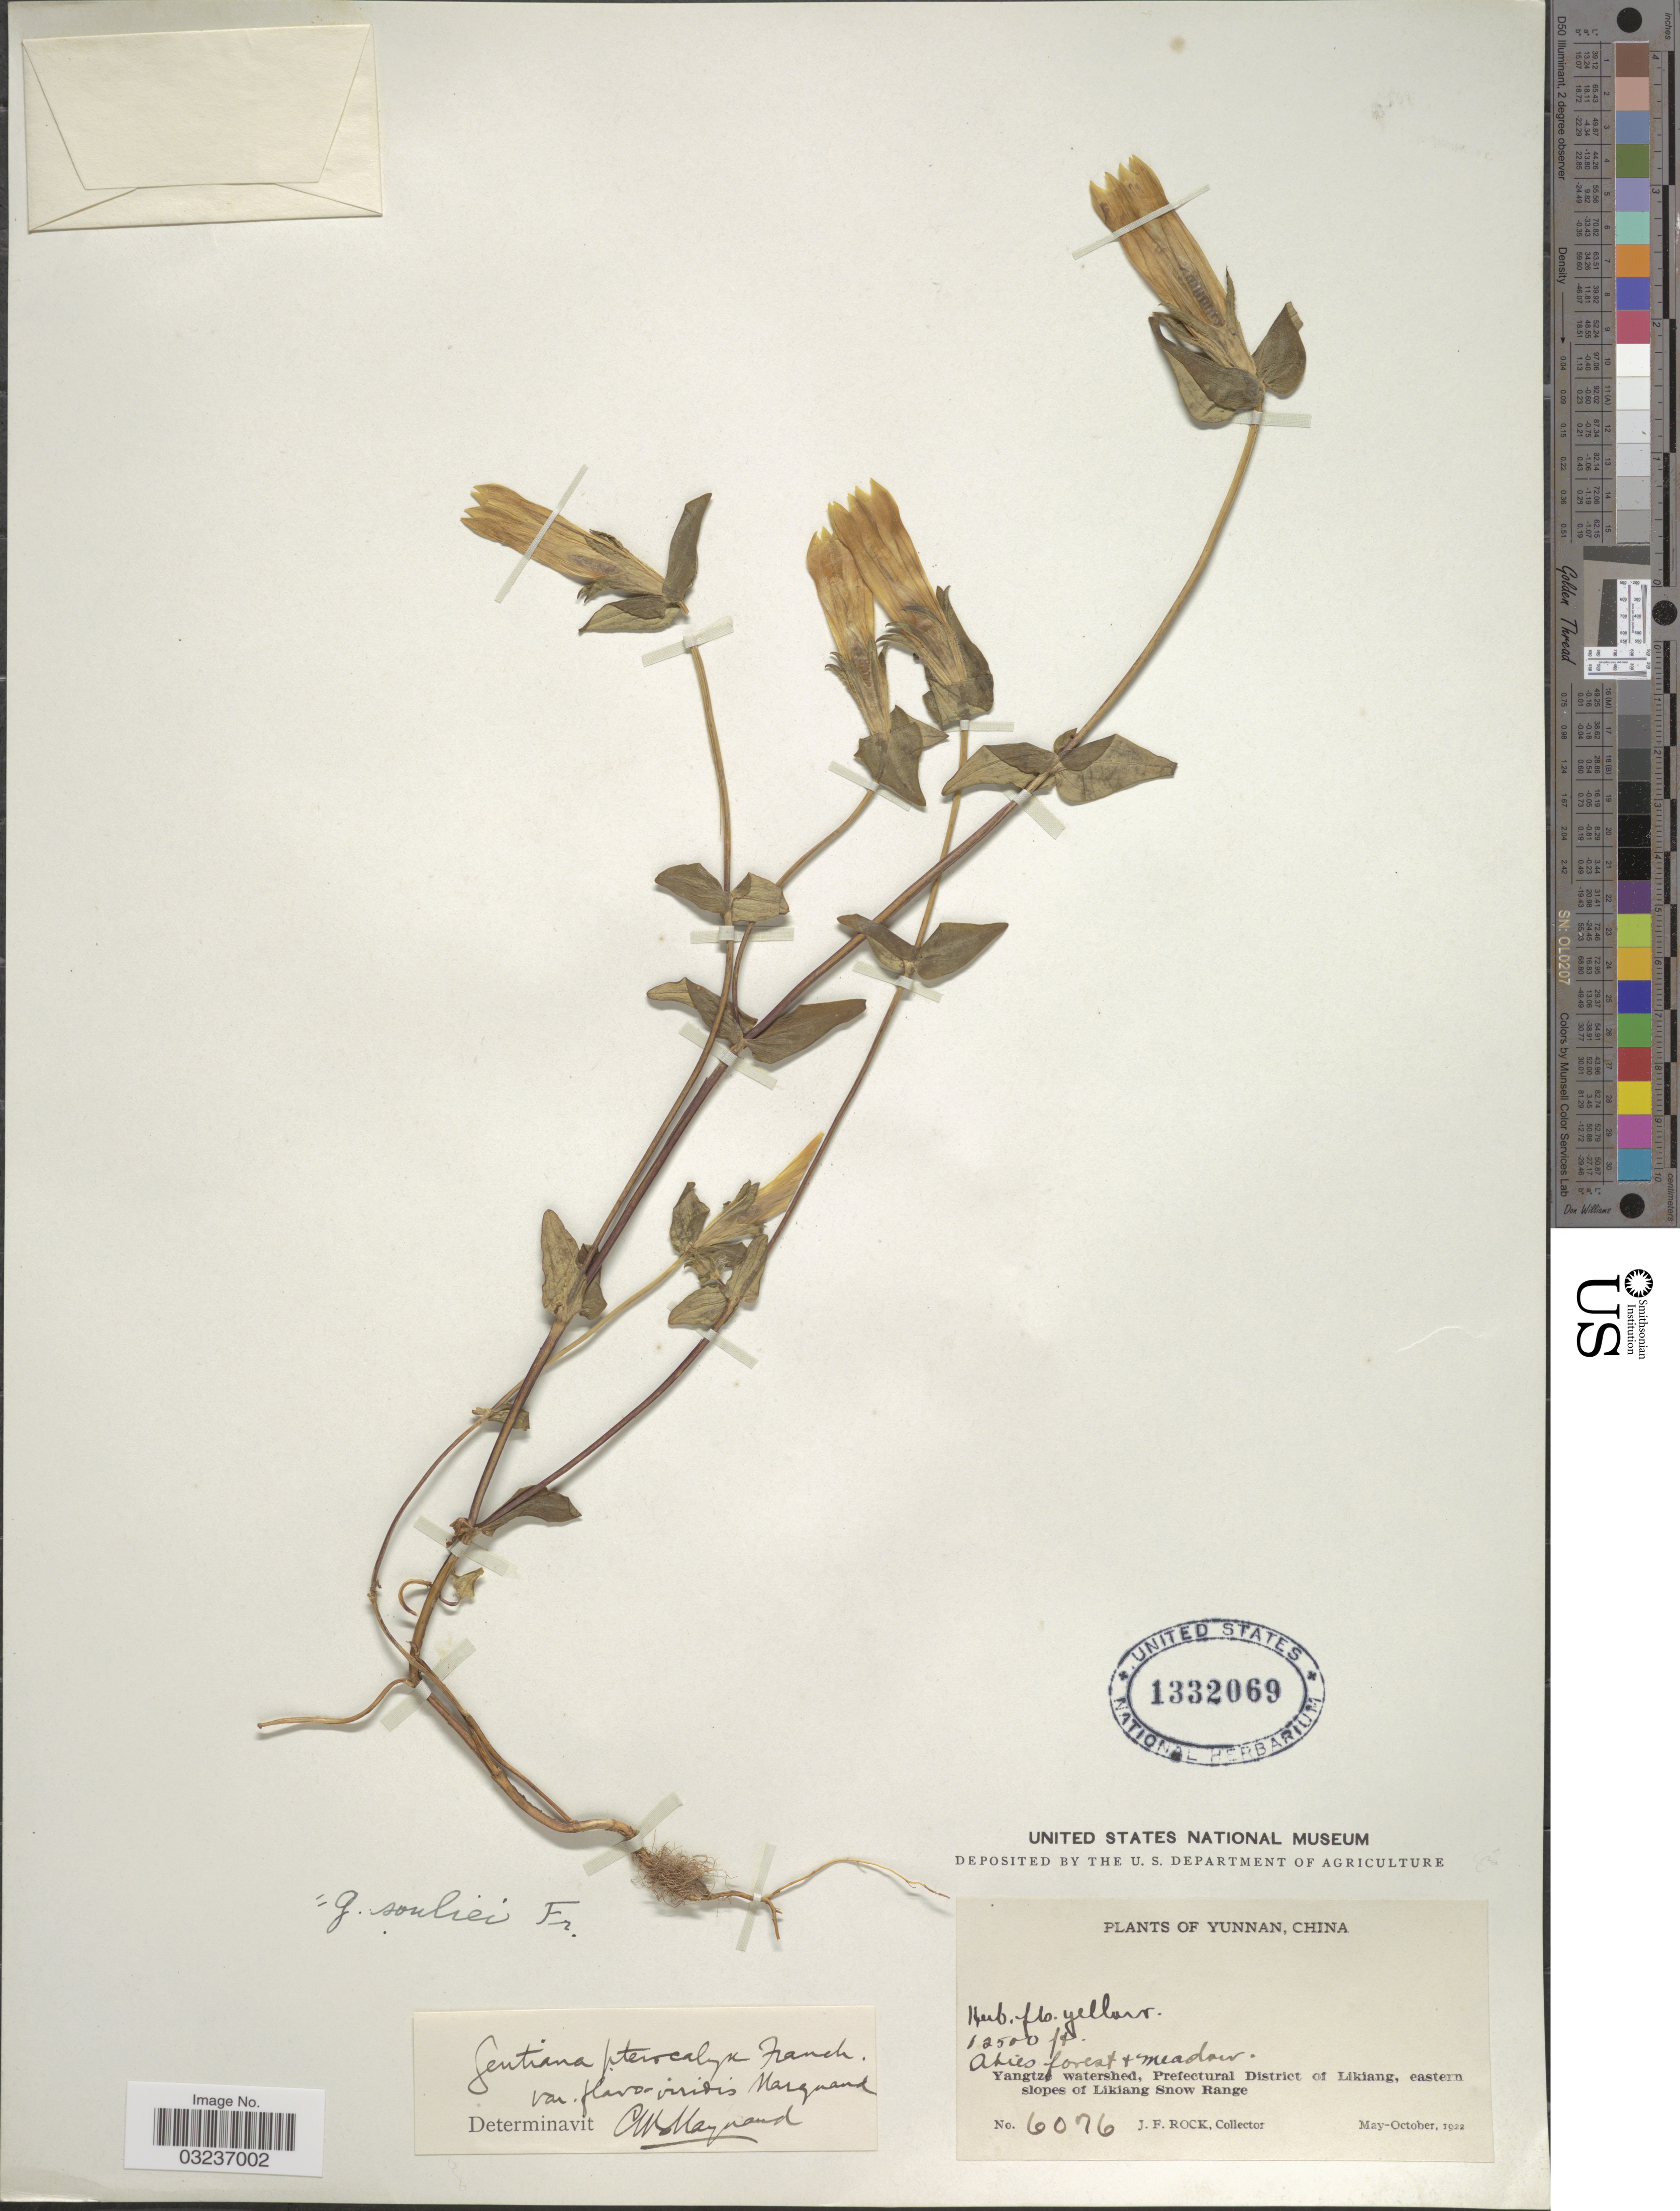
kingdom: Plantae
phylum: Tracheophyta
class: Magnoliopsida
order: Gentianales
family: Gentianaceae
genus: Gentiana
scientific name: Gentiana souliei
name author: Franch.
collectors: J. Rock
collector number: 6076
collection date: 1922-05/1922-10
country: China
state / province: Yunnan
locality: Yangtze watershed, Prefectural District of Likiang, eastern slopes of Likiang Snow Range.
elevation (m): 3810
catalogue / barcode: US 1332069